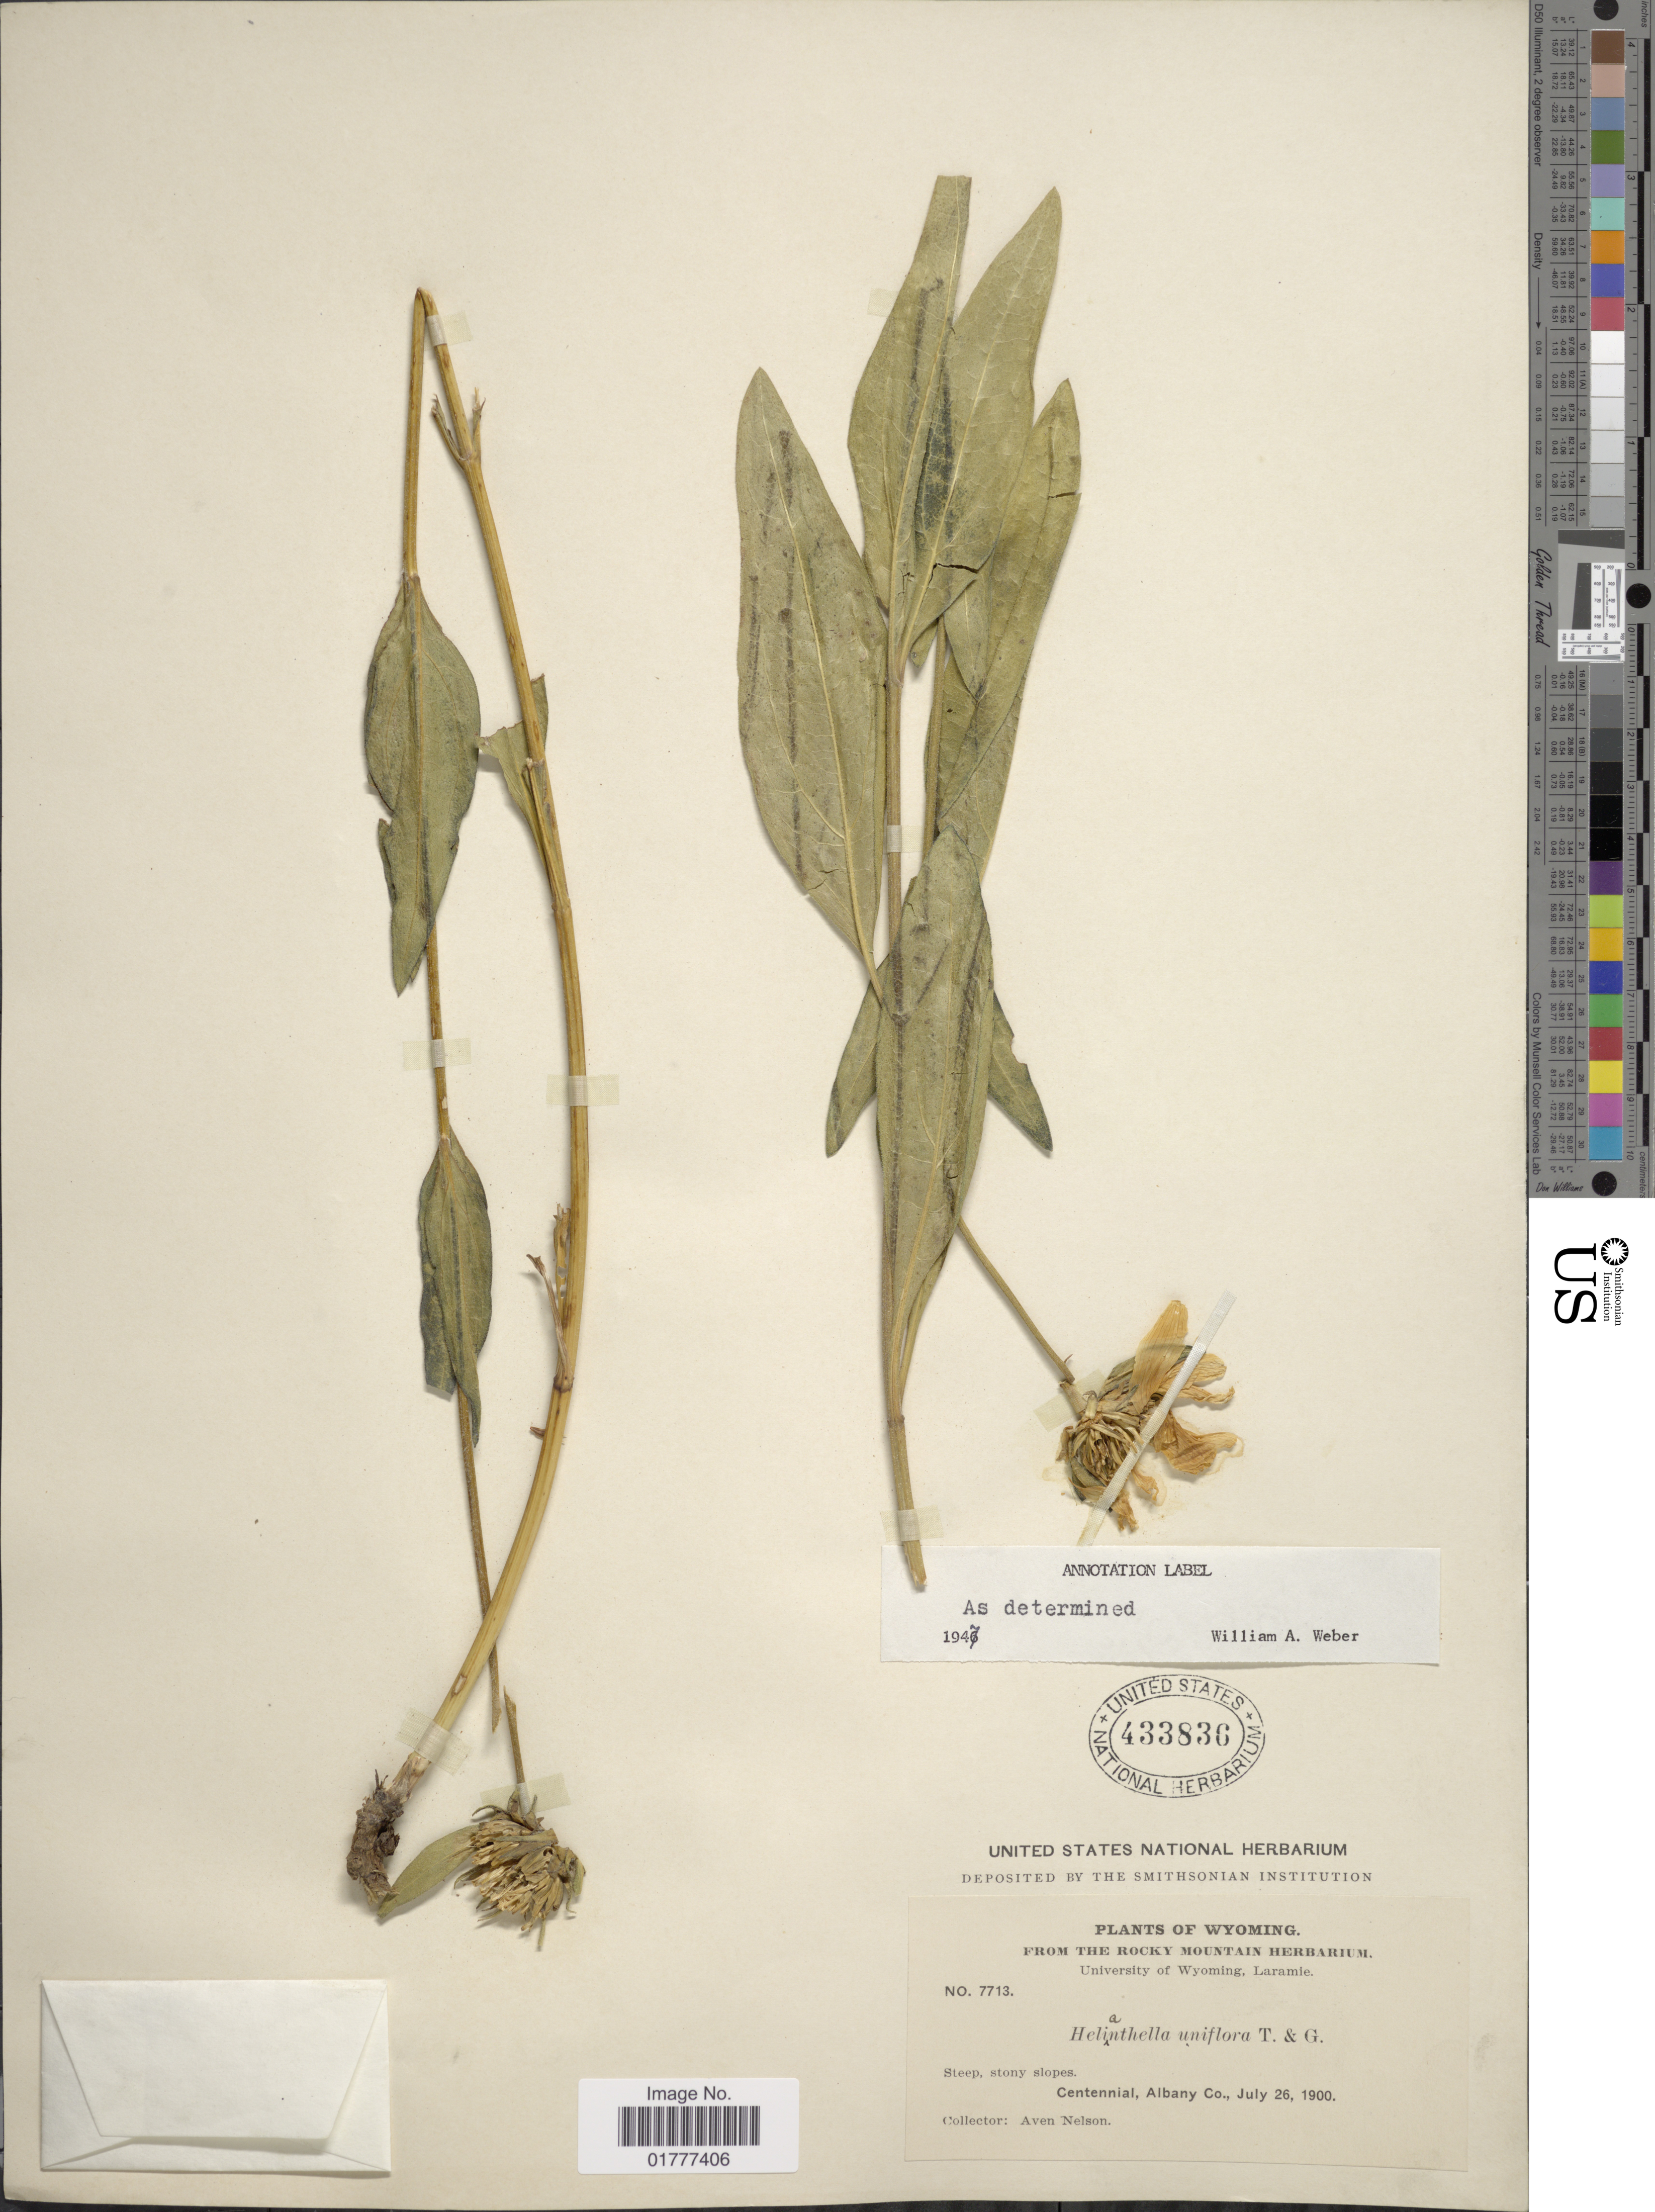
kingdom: Plantae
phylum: Tracheophyta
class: Magnoliopsida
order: Asterales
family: Asteraceae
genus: Helianthella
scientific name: Helianthella uniflora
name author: Torr. & A. Gray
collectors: A. Nelson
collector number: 7713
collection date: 1900-07-26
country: United States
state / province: Wyoming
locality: Steep, stony slopes, Centennial, Albany Co.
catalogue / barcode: US 433836